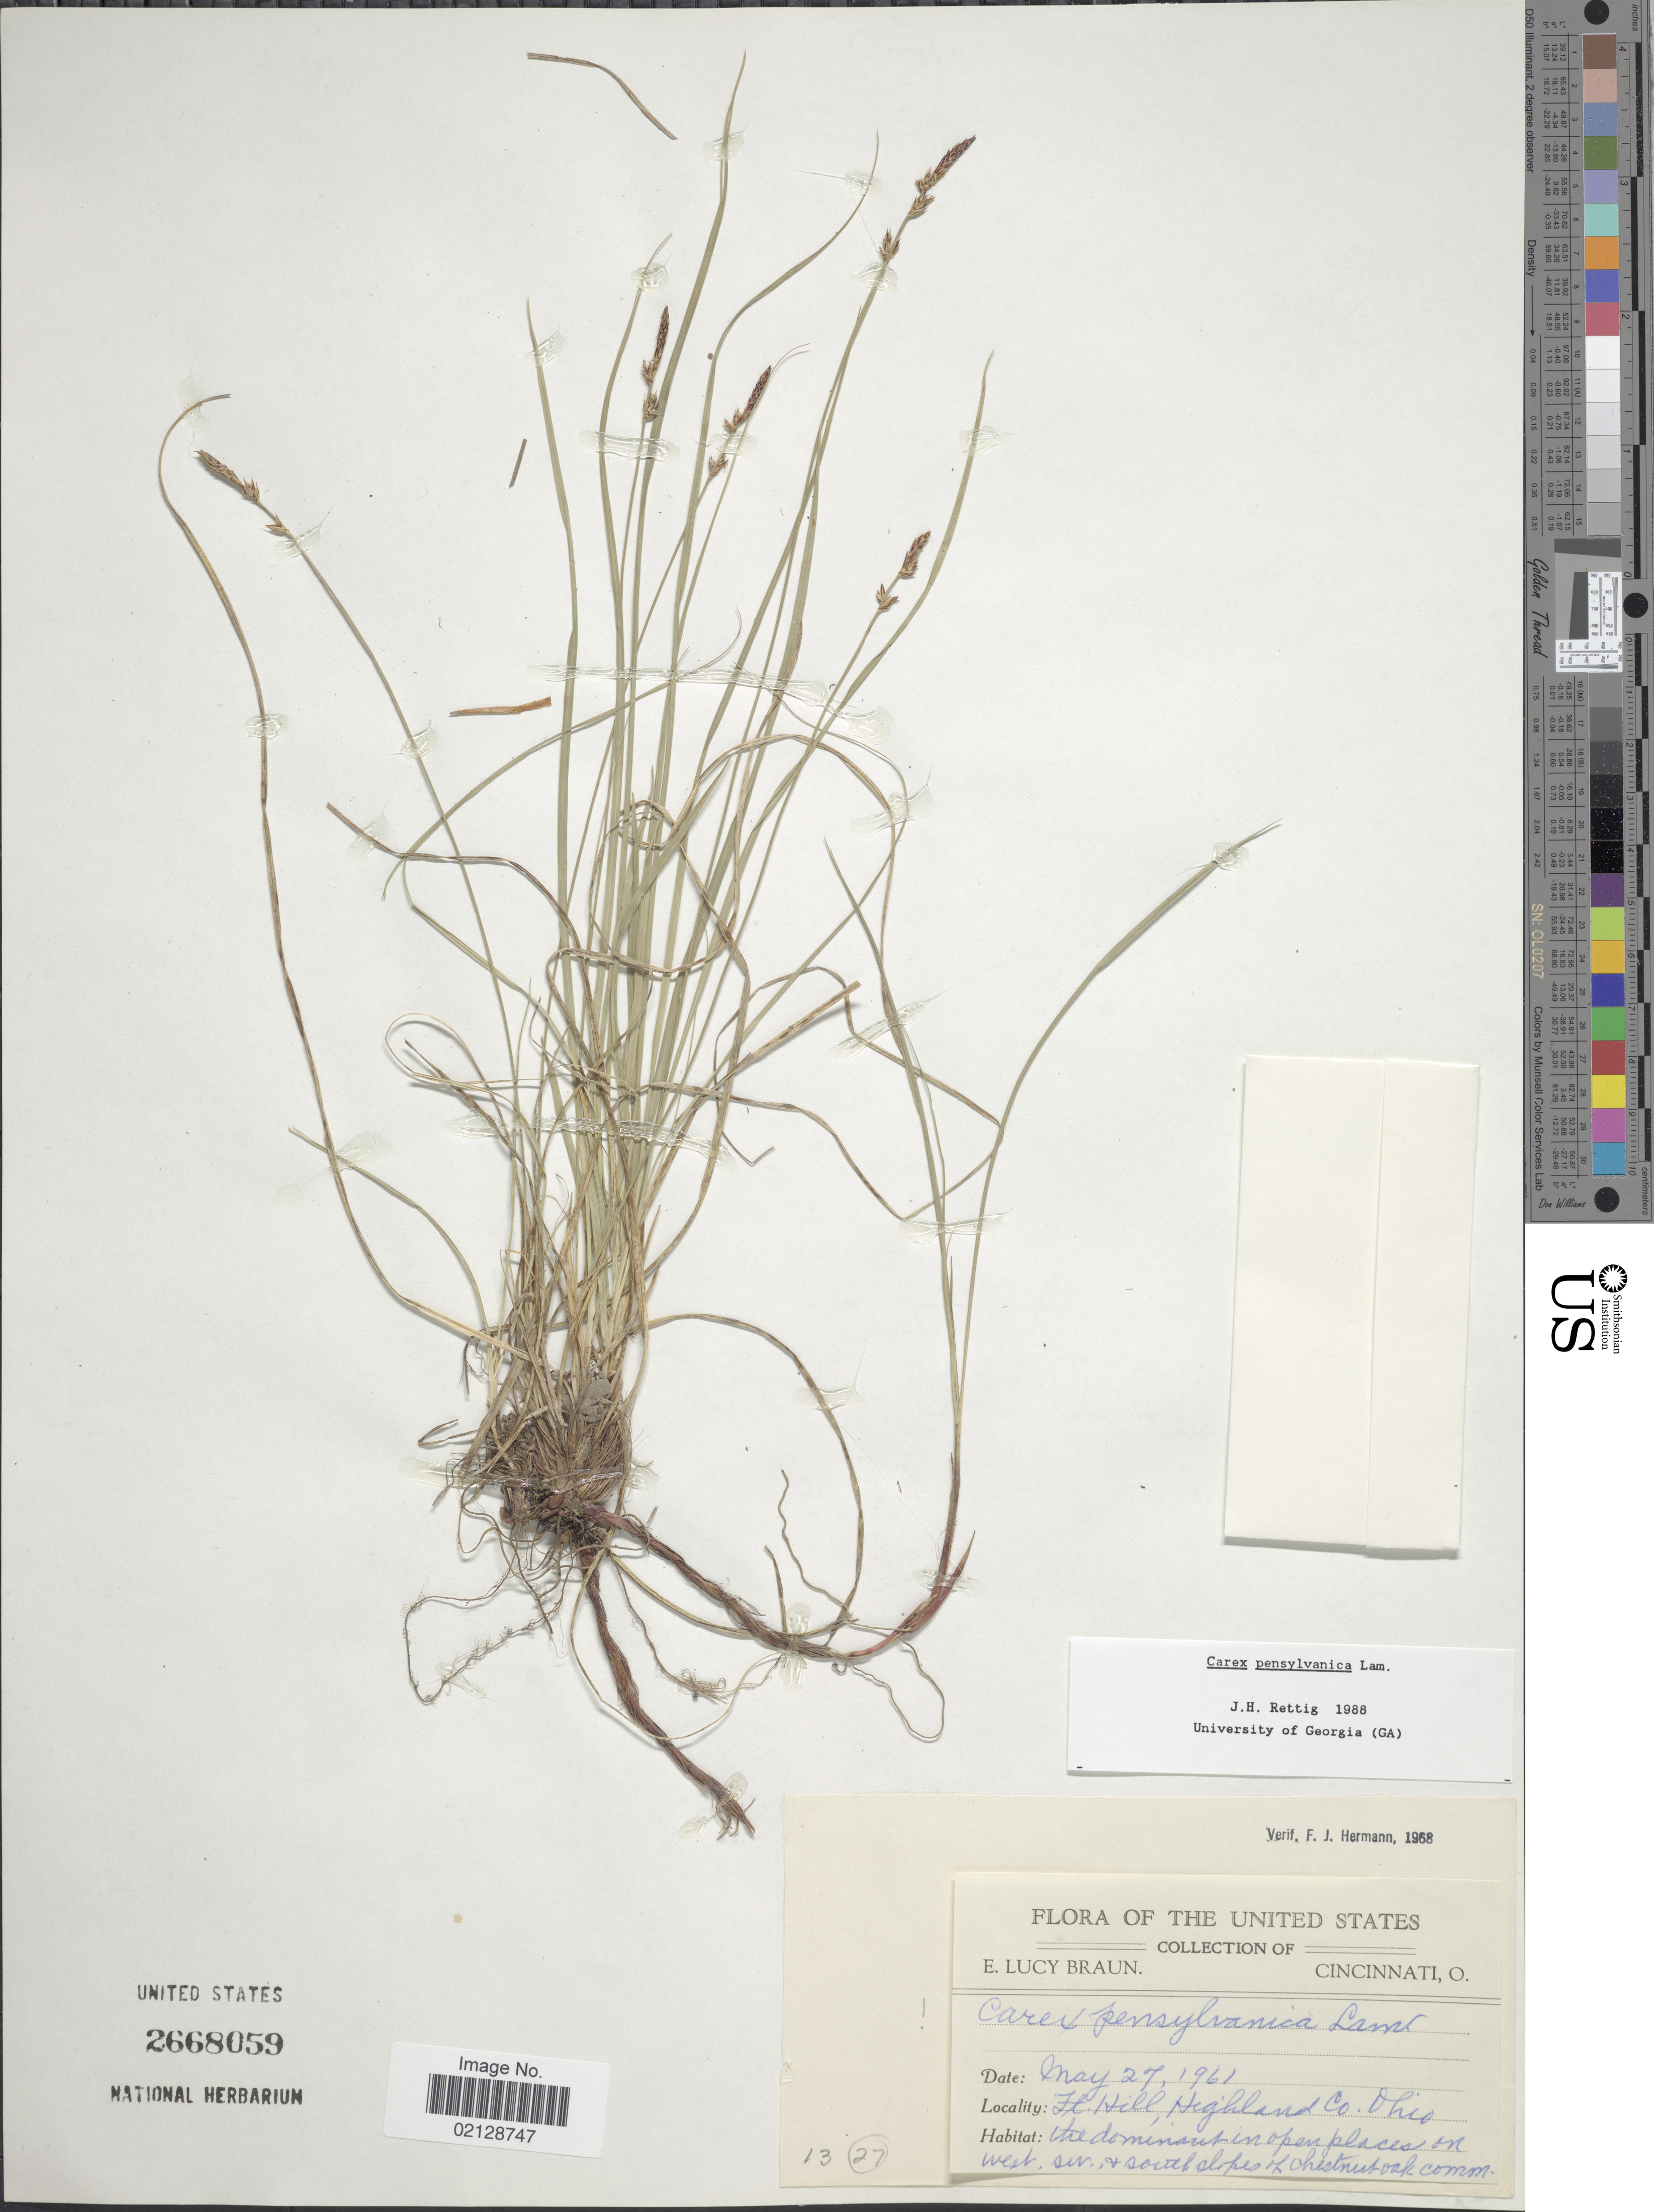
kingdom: Plantae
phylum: Tracheophyta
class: Liliopsida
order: Poales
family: Cyperaceae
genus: Carex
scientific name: Carex pensylvanica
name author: Lam.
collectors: E. L. Braun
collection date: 1961-05-27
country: United States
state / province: Ohio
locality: Ft. Hill, Highland Co., Ohio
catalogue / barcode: US 2668059